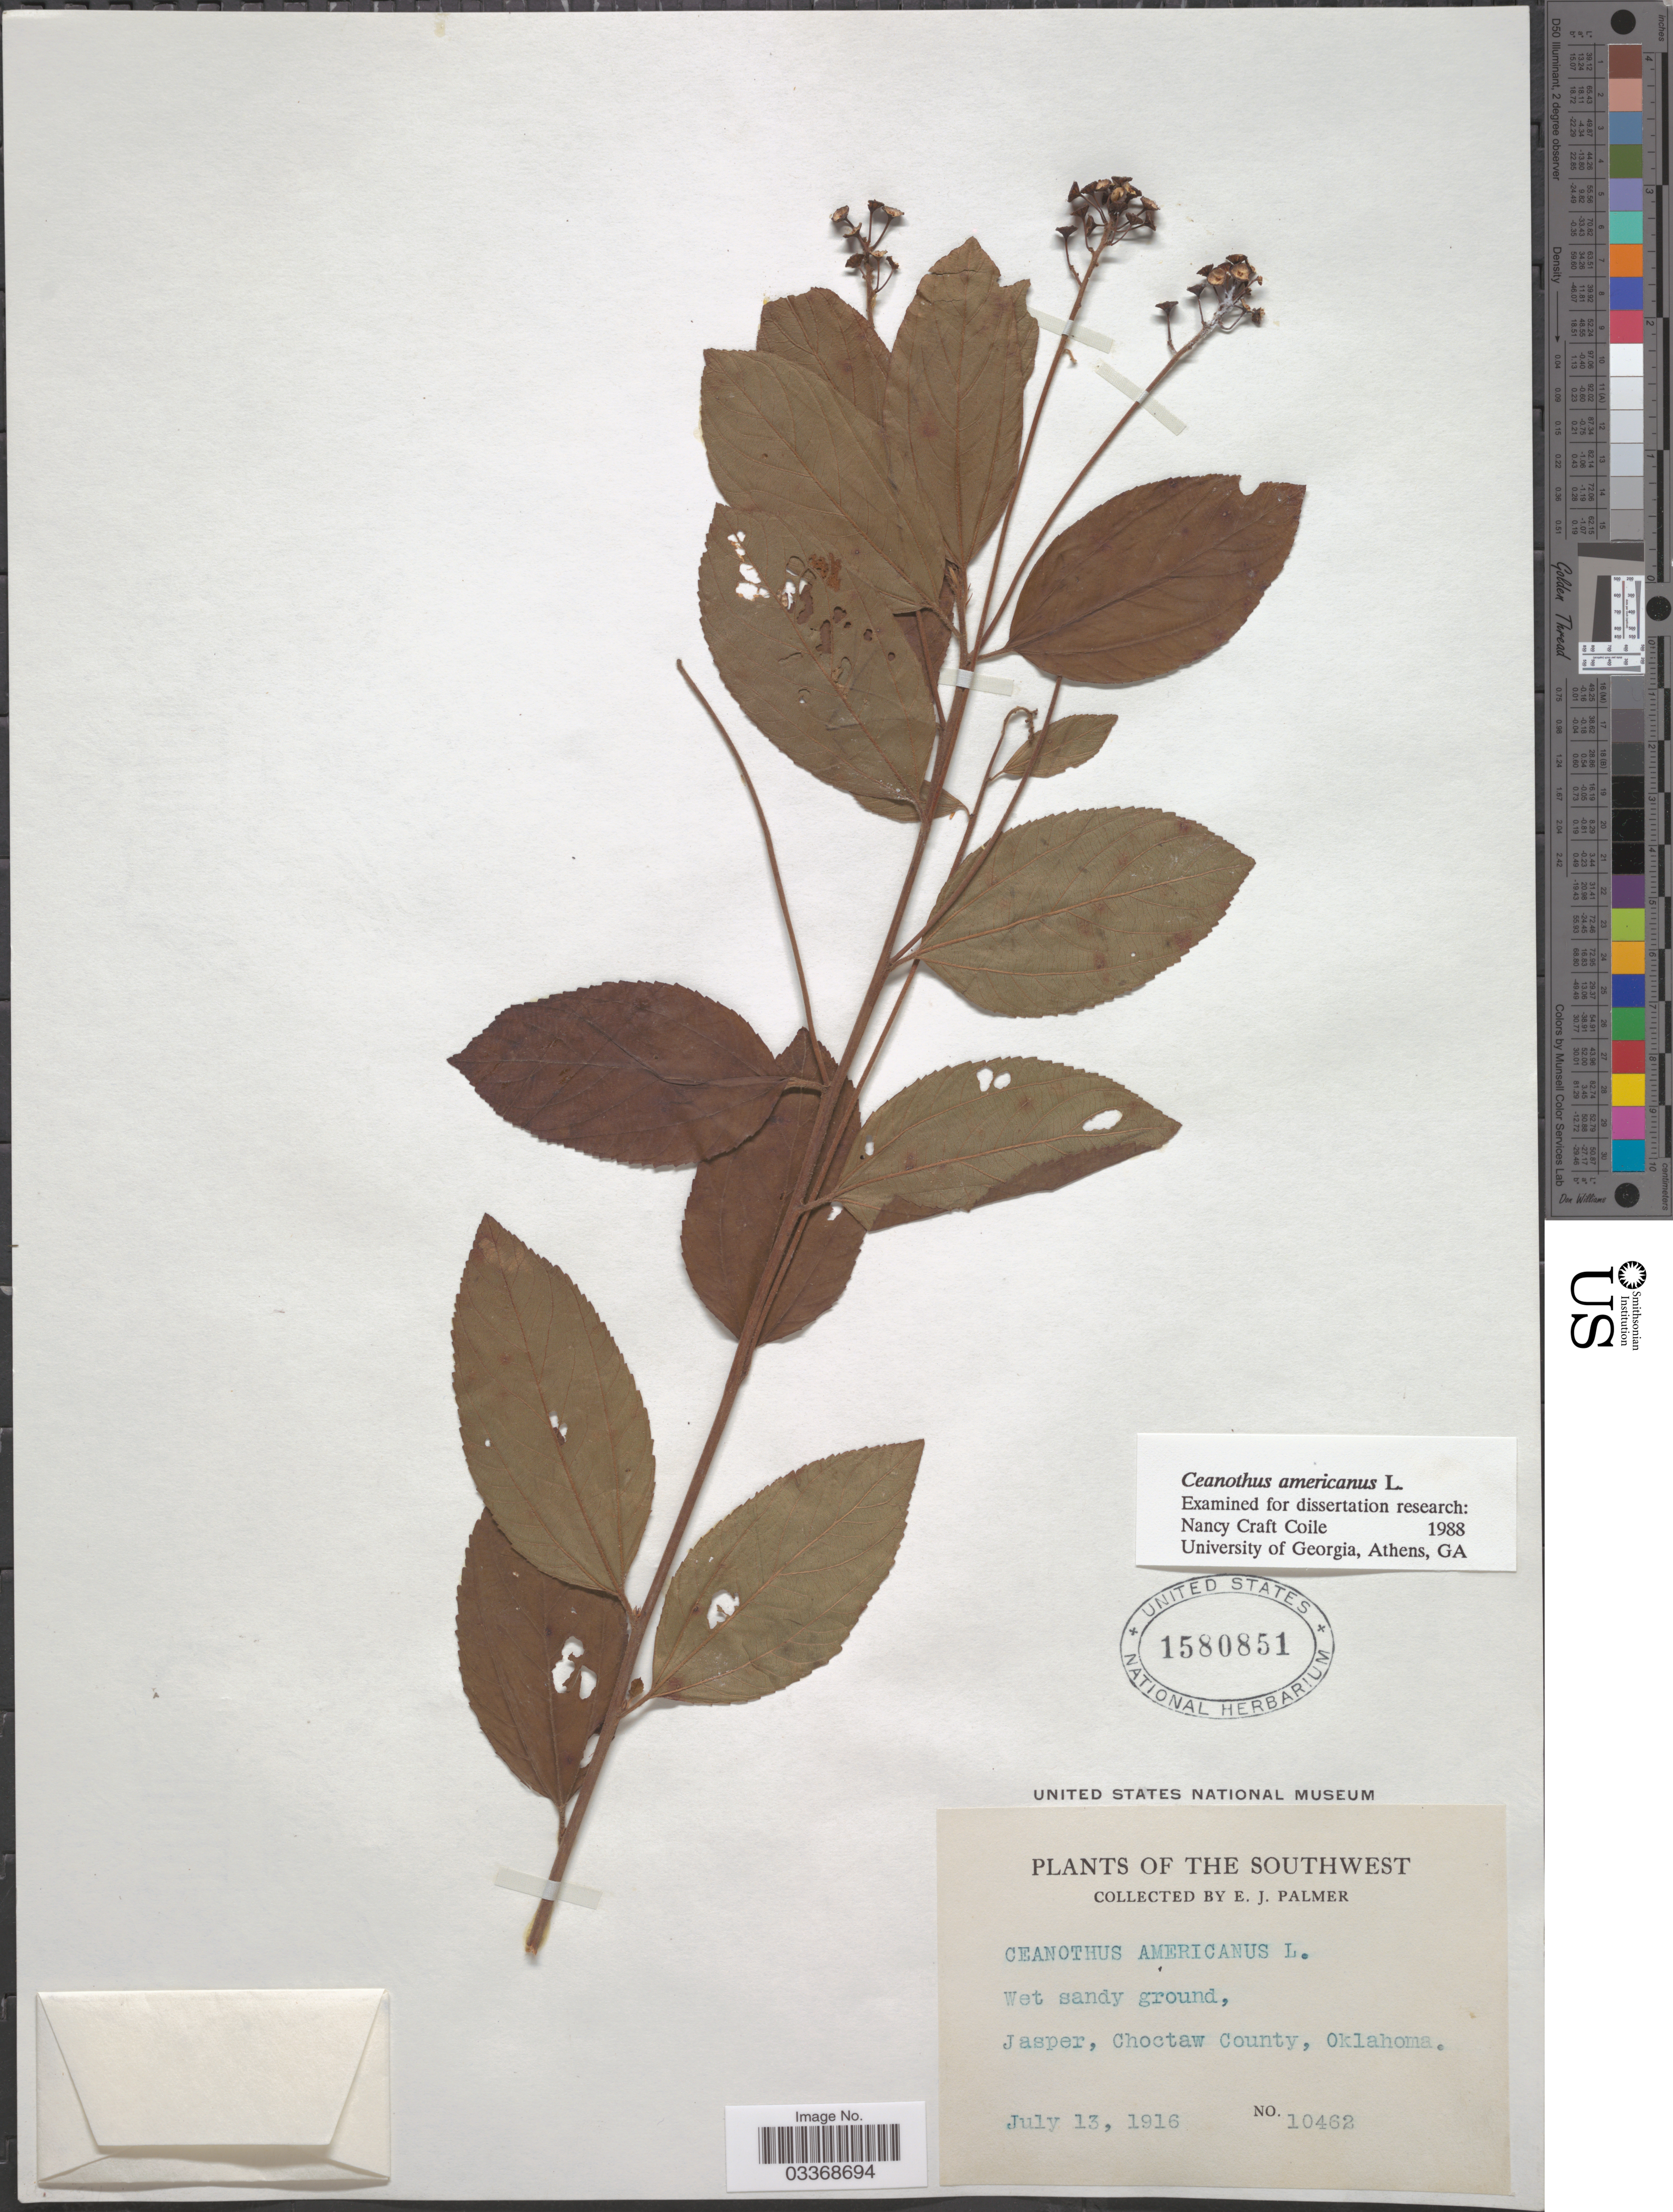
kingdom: Plantae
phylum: Tracheophyta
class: Magnoliopsida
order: Rosales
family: Rhamnaceae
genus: Ceanothus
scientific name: Ceanothus americanus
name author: L.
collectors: E. J. Palmer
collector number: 10462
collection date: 1916-07-13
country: United States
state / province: Oklahoma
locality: The Southwest. Jasper, Choctaw County.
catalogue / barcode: US 1580851